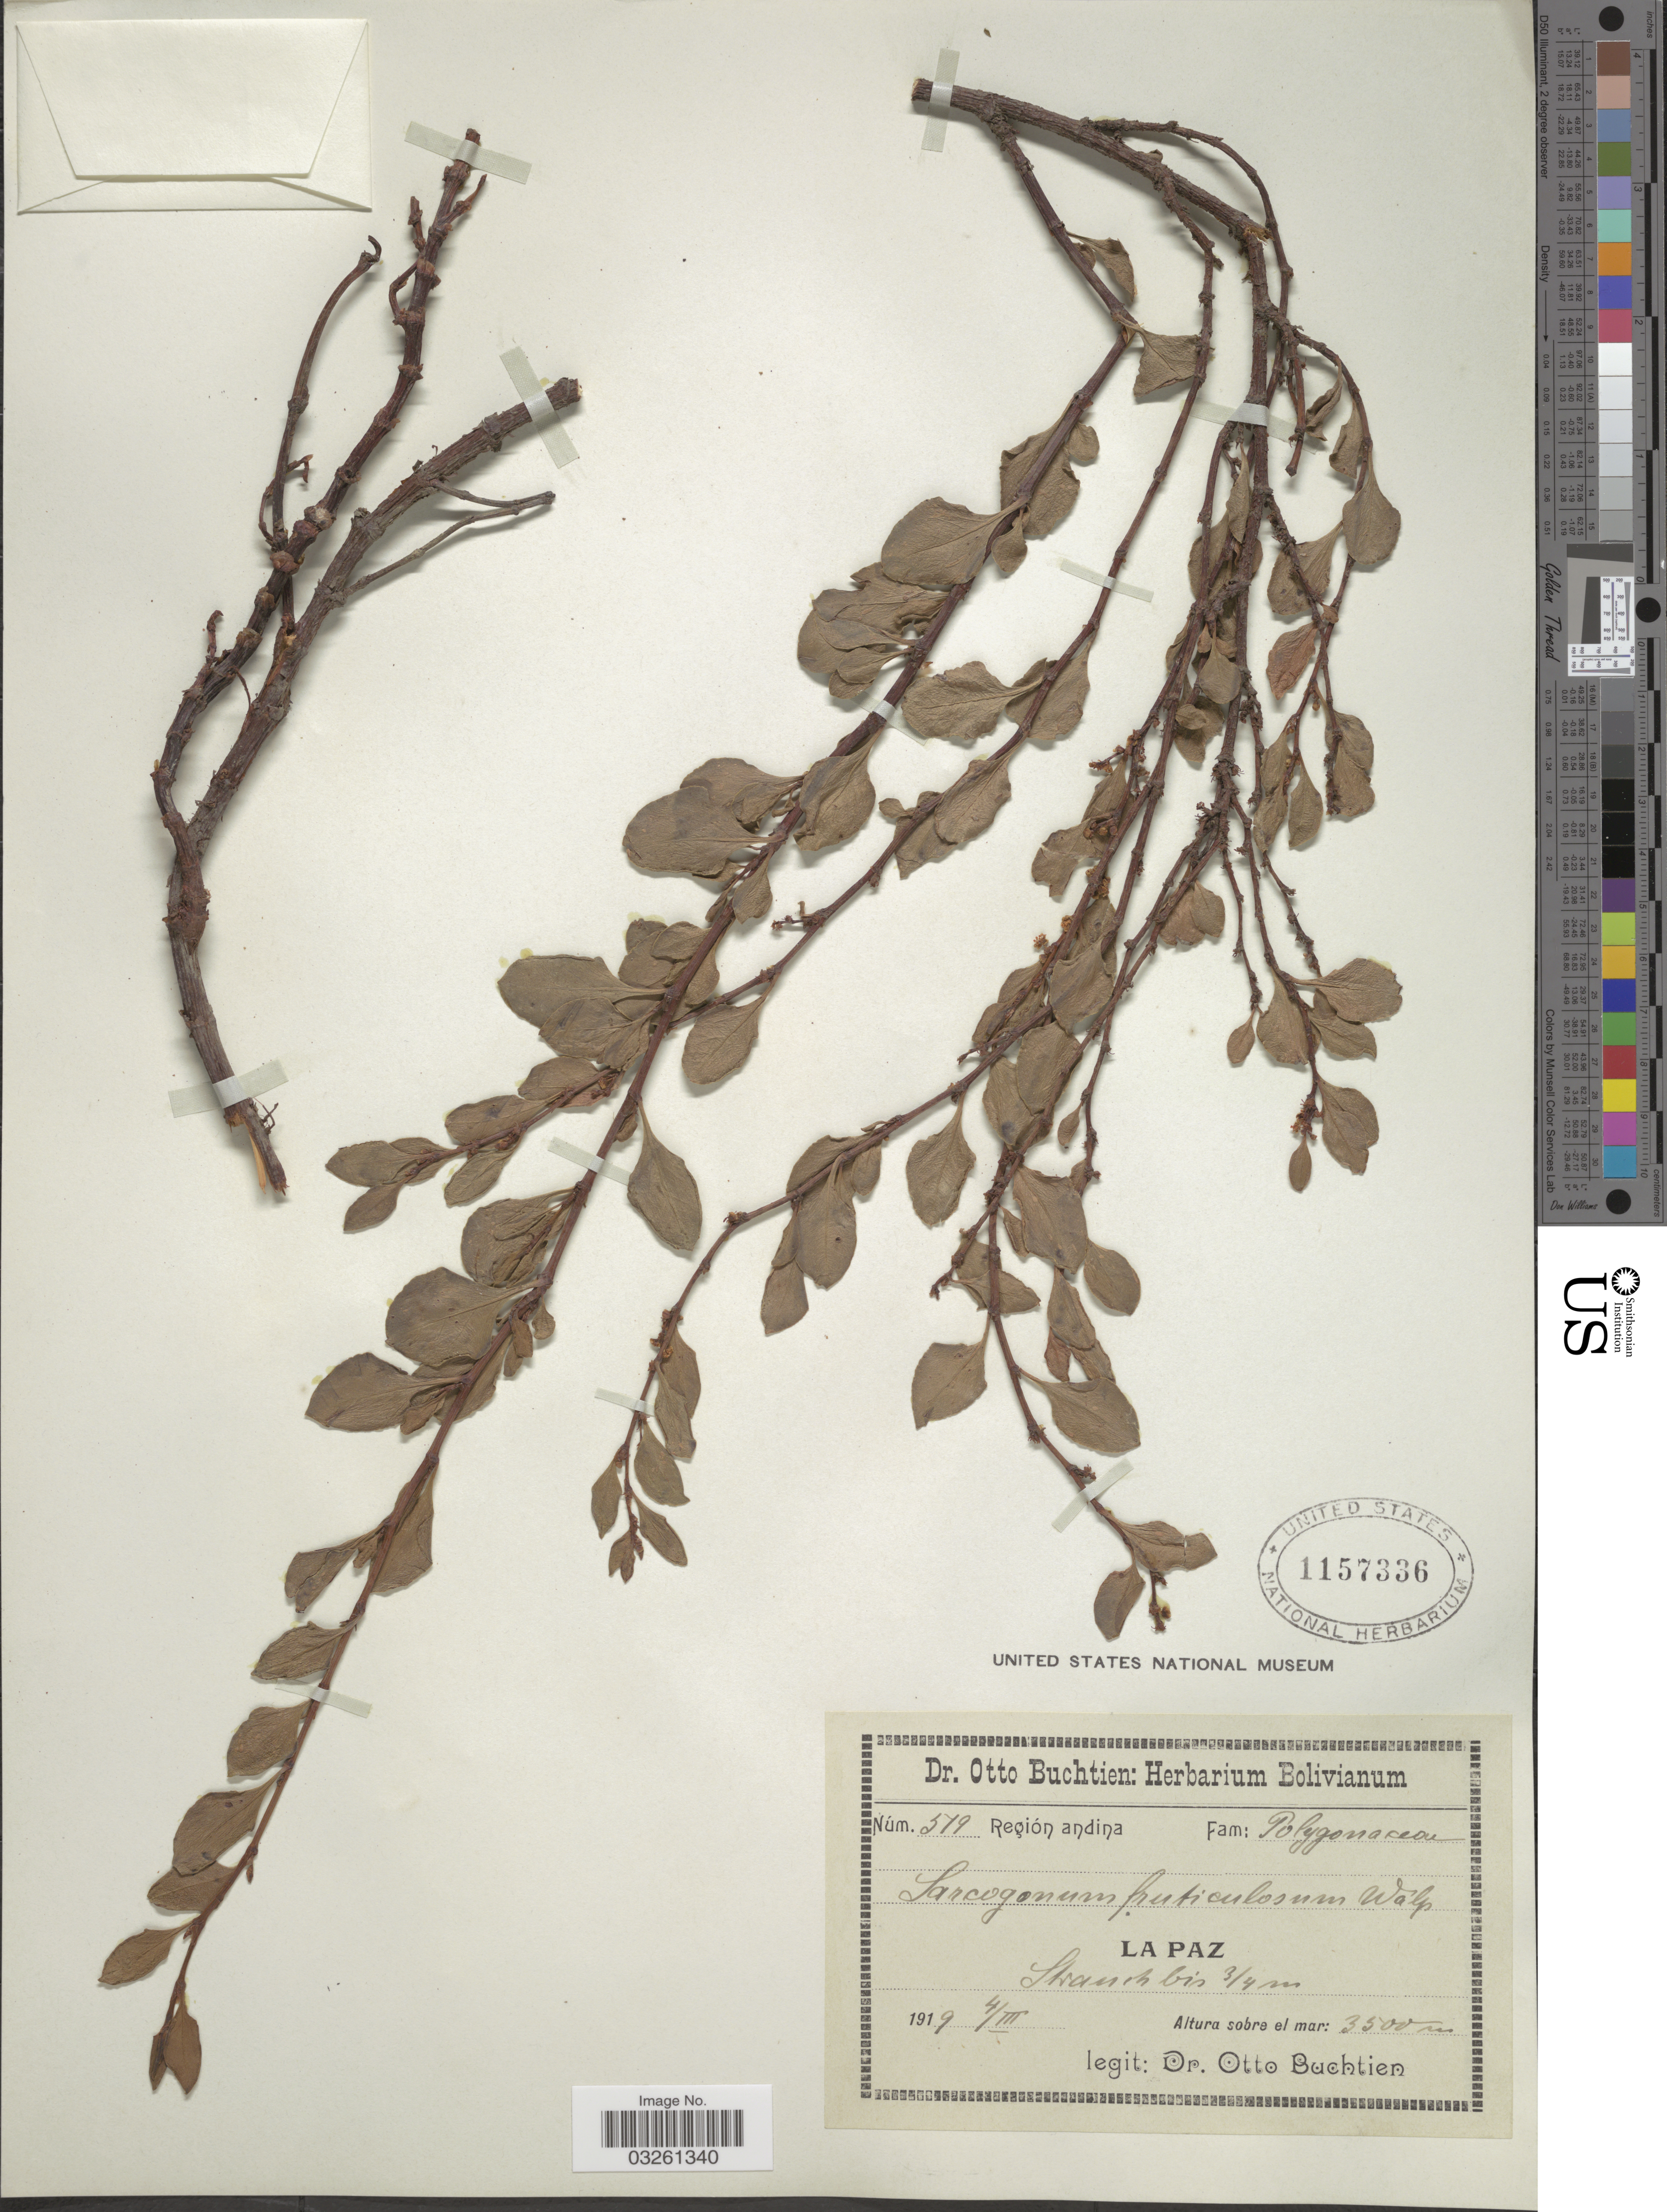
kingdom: Plantae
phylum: Tracheophyta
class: Magnoliopsida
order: Caryophyllales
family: Polygonaceae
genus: Muehlenbeckia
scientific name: Muehlenbeckia fruticulosa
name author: (Walp.) Standl.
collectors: O. Buchtien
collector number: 579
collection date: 1919-03-04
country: Bolivia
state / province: La Paz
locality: Región andina.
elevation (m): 3500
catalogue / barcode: US 1157336